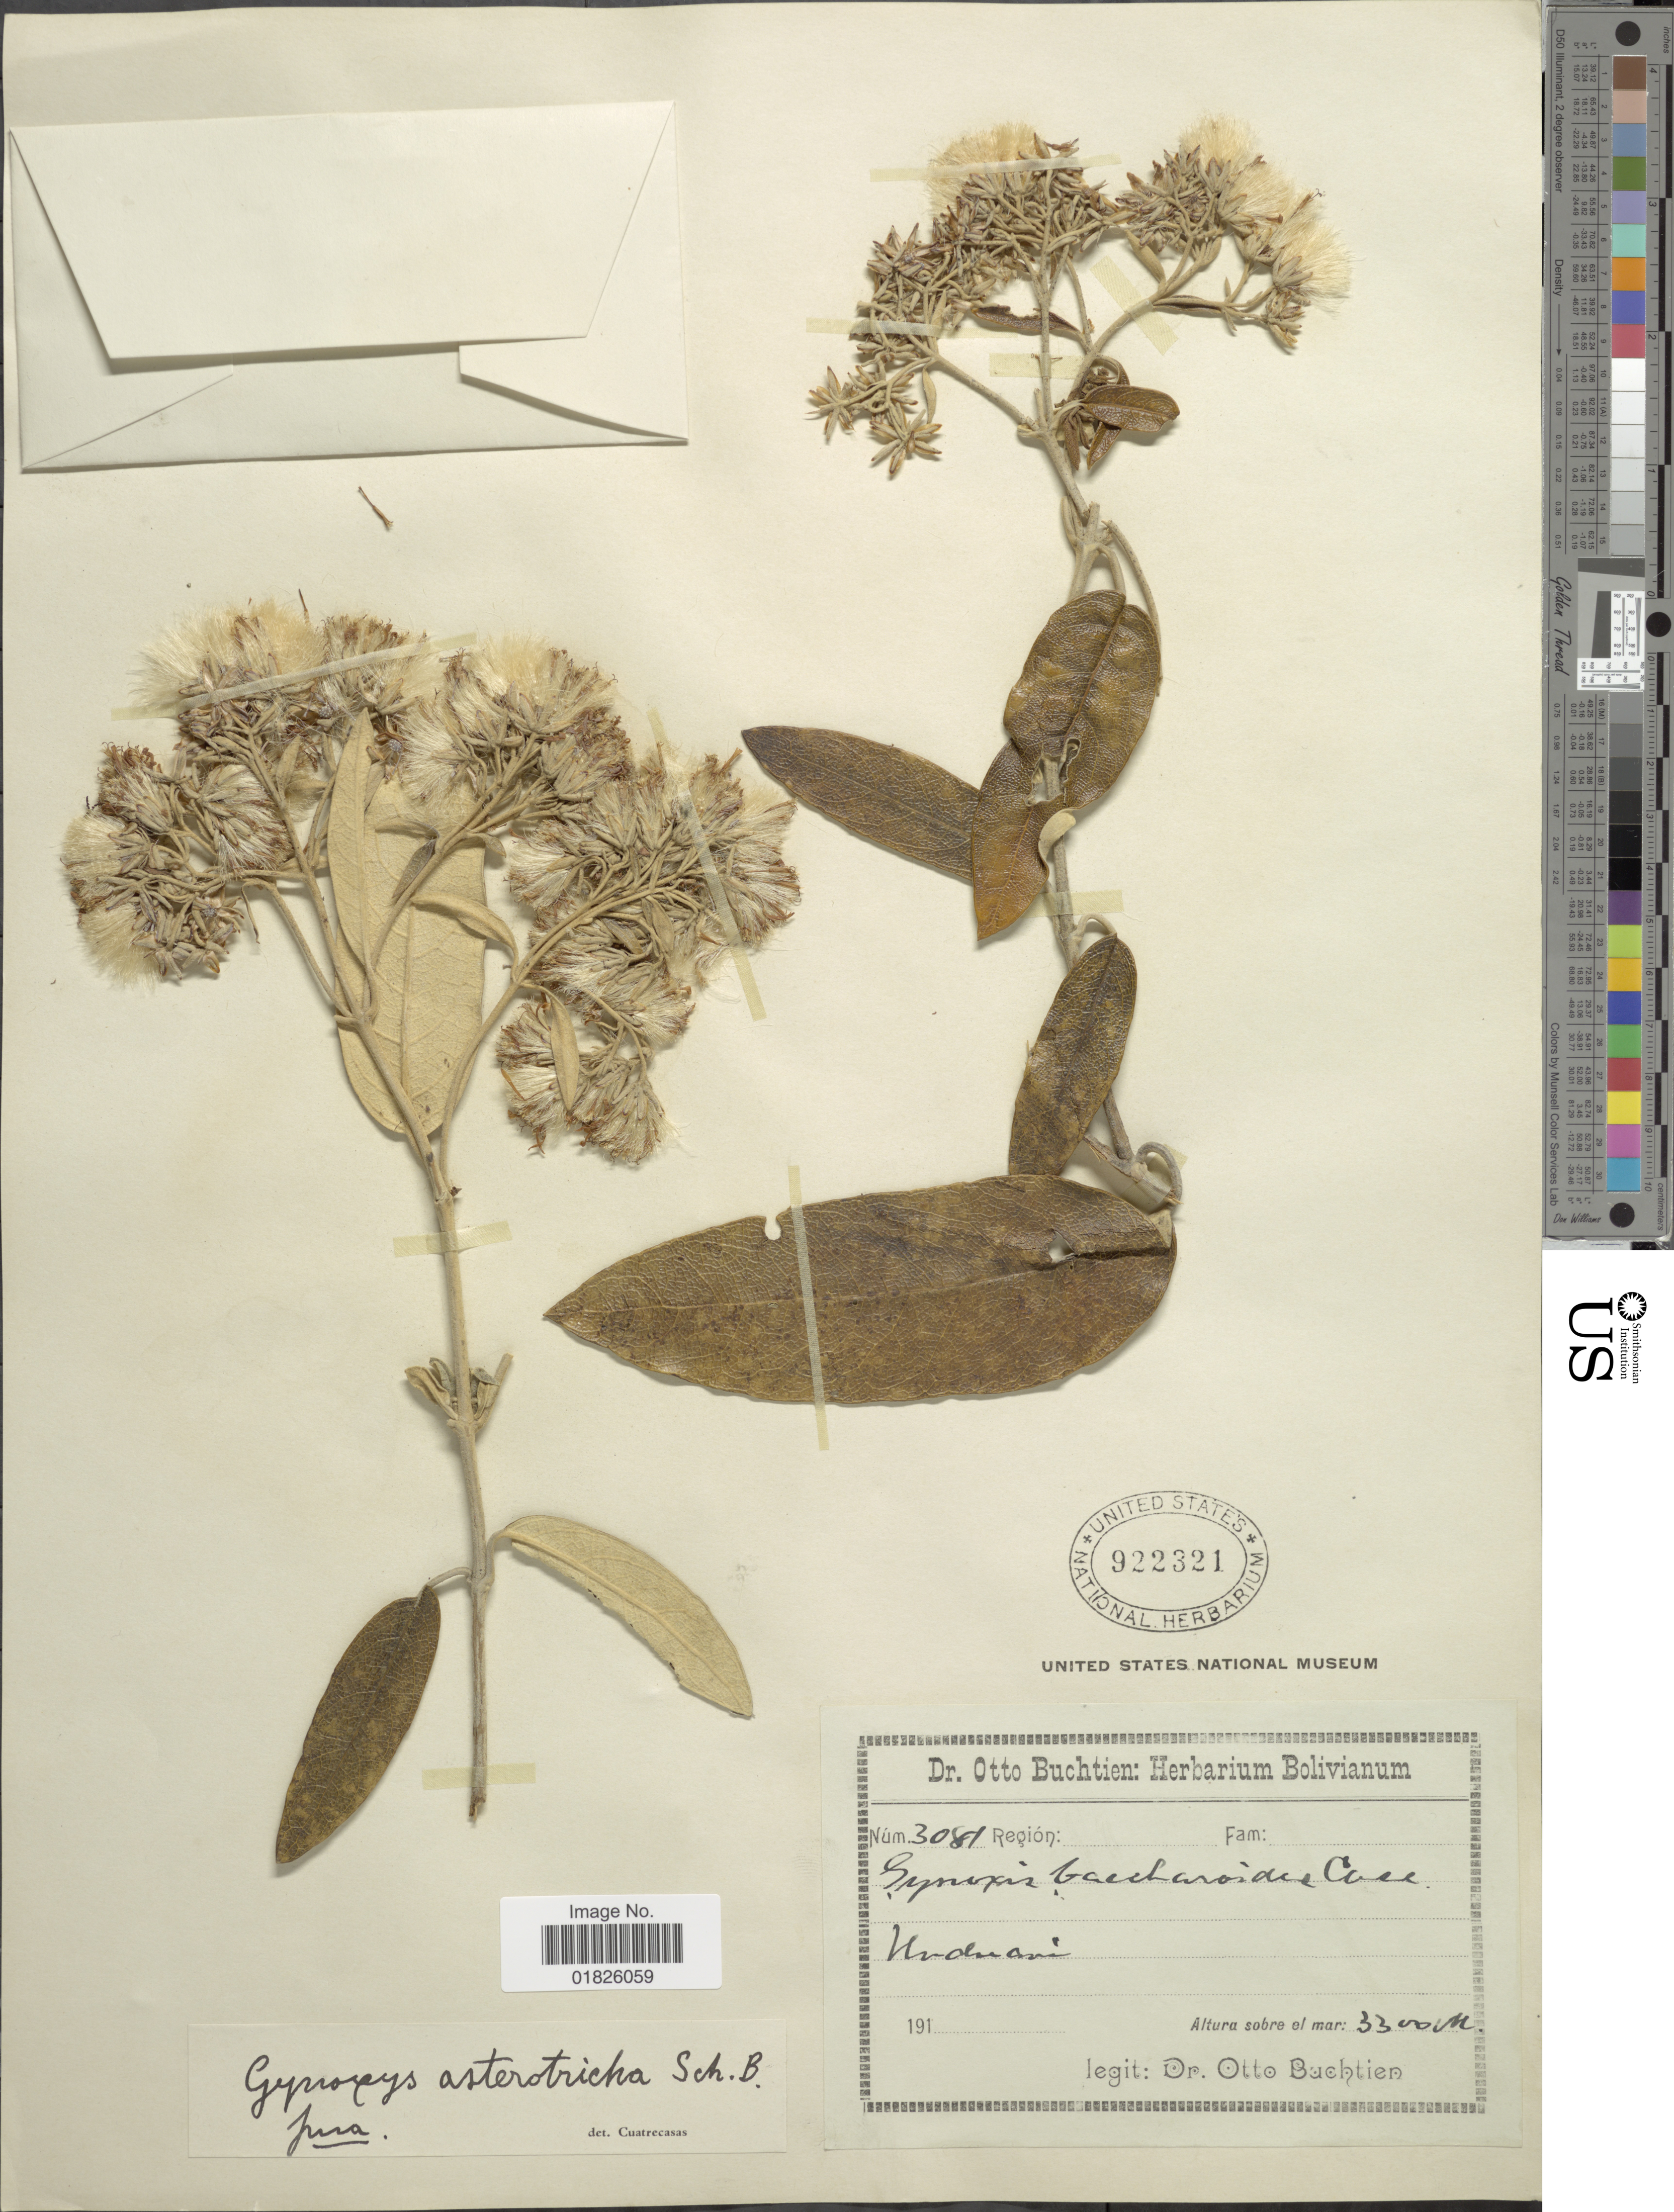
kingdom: Plantae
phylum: Tracheophyta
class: Magnoliopsida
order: Asterales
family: Asteraceae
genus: Gynoxys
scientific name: Gynoxys asterotricha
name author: Sch. Bip.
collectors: O. Buchtien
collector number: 3081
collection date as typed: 191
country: Bolivia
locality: Unduavi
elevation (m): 3300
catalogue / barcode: US 922321